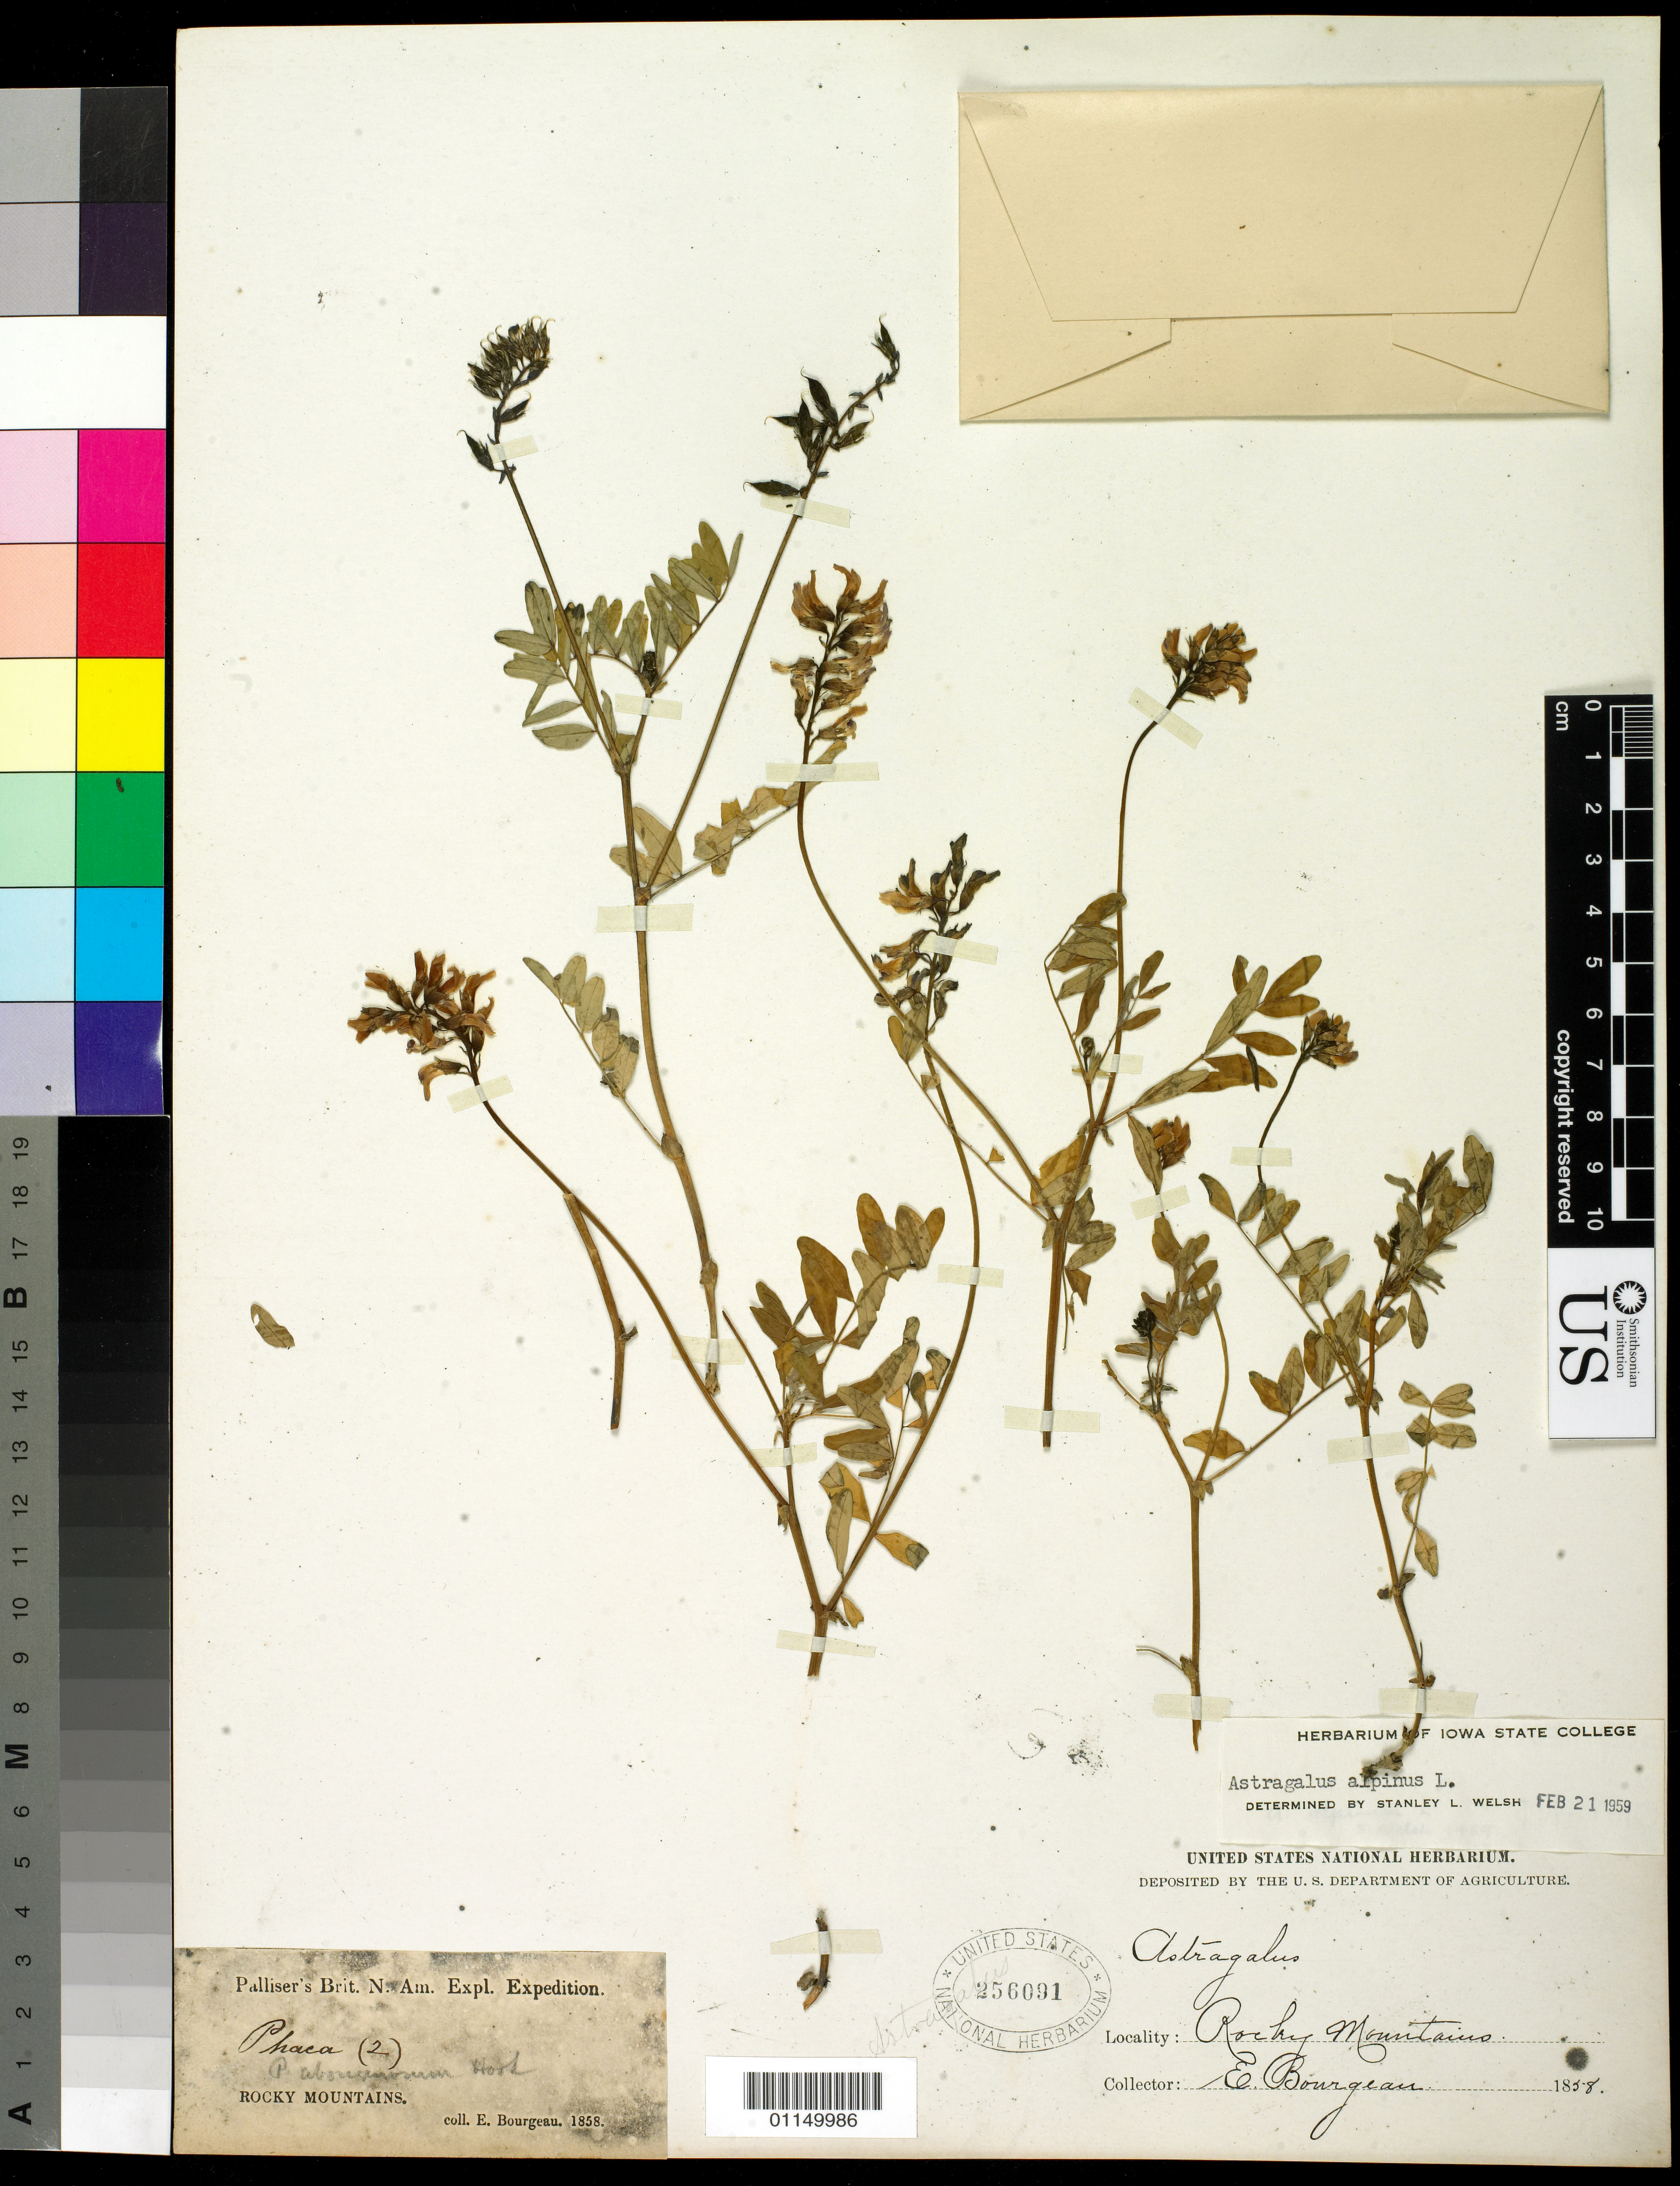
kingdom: Plantae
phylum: Tracheophyta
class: Magnoliopsida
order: Fabales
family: Fabaceae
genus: Astragalus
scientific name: Astragalus alpinus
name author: L.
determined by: Welsh, Stanley L., (BRY), Brigham Young University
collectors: E. Bourgeau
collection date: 1858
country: Canada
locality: Rocky Mountains.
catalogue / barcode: US 256091